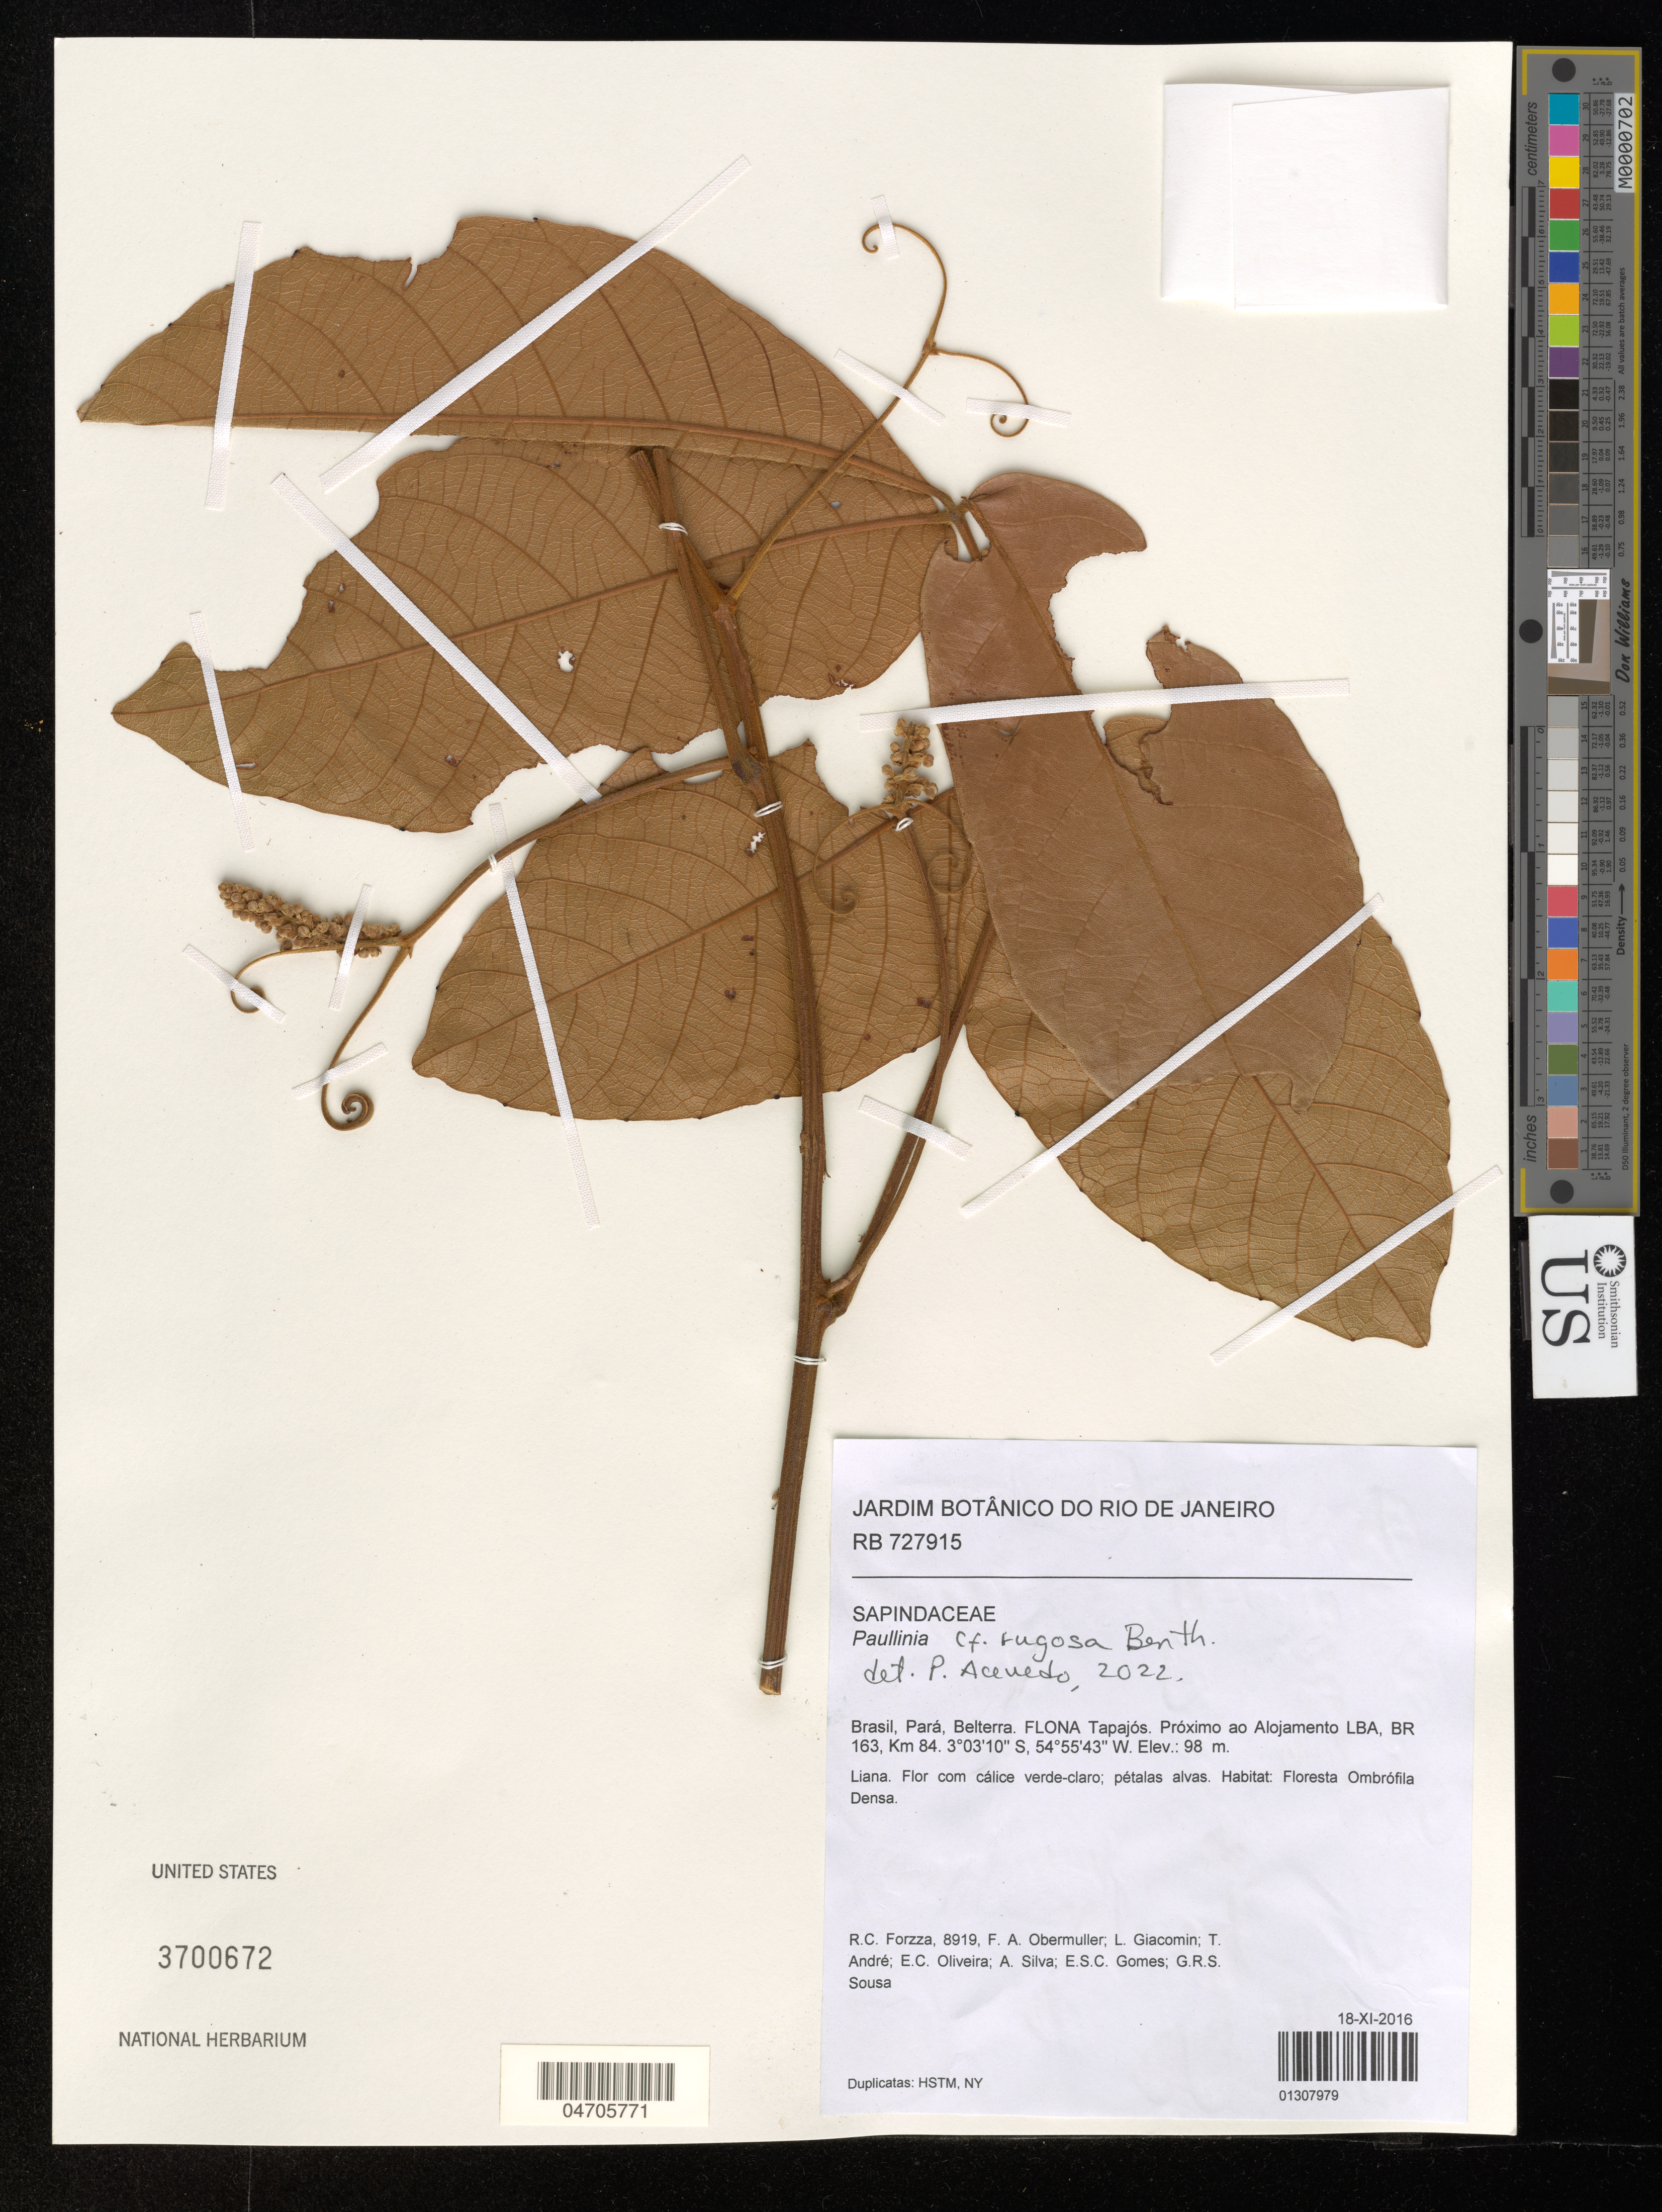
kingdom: Plantae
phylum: Tracheophyta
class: Magnoliopsida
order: Sapindales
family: Sapindaceae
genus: Paullinia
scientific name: Paullinia rugosa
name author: Benth. ex Radlk.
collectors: R. C. Forzza, F. A. Obermuller, L. L. Giacomin & T. Andre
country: Brazil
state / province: Pará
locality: Brasil, Belterra. FLONA Tapajós. Próximo ao Alojamento LBA, BR 163, Km 84.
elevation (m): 98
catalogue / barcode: US 3700672